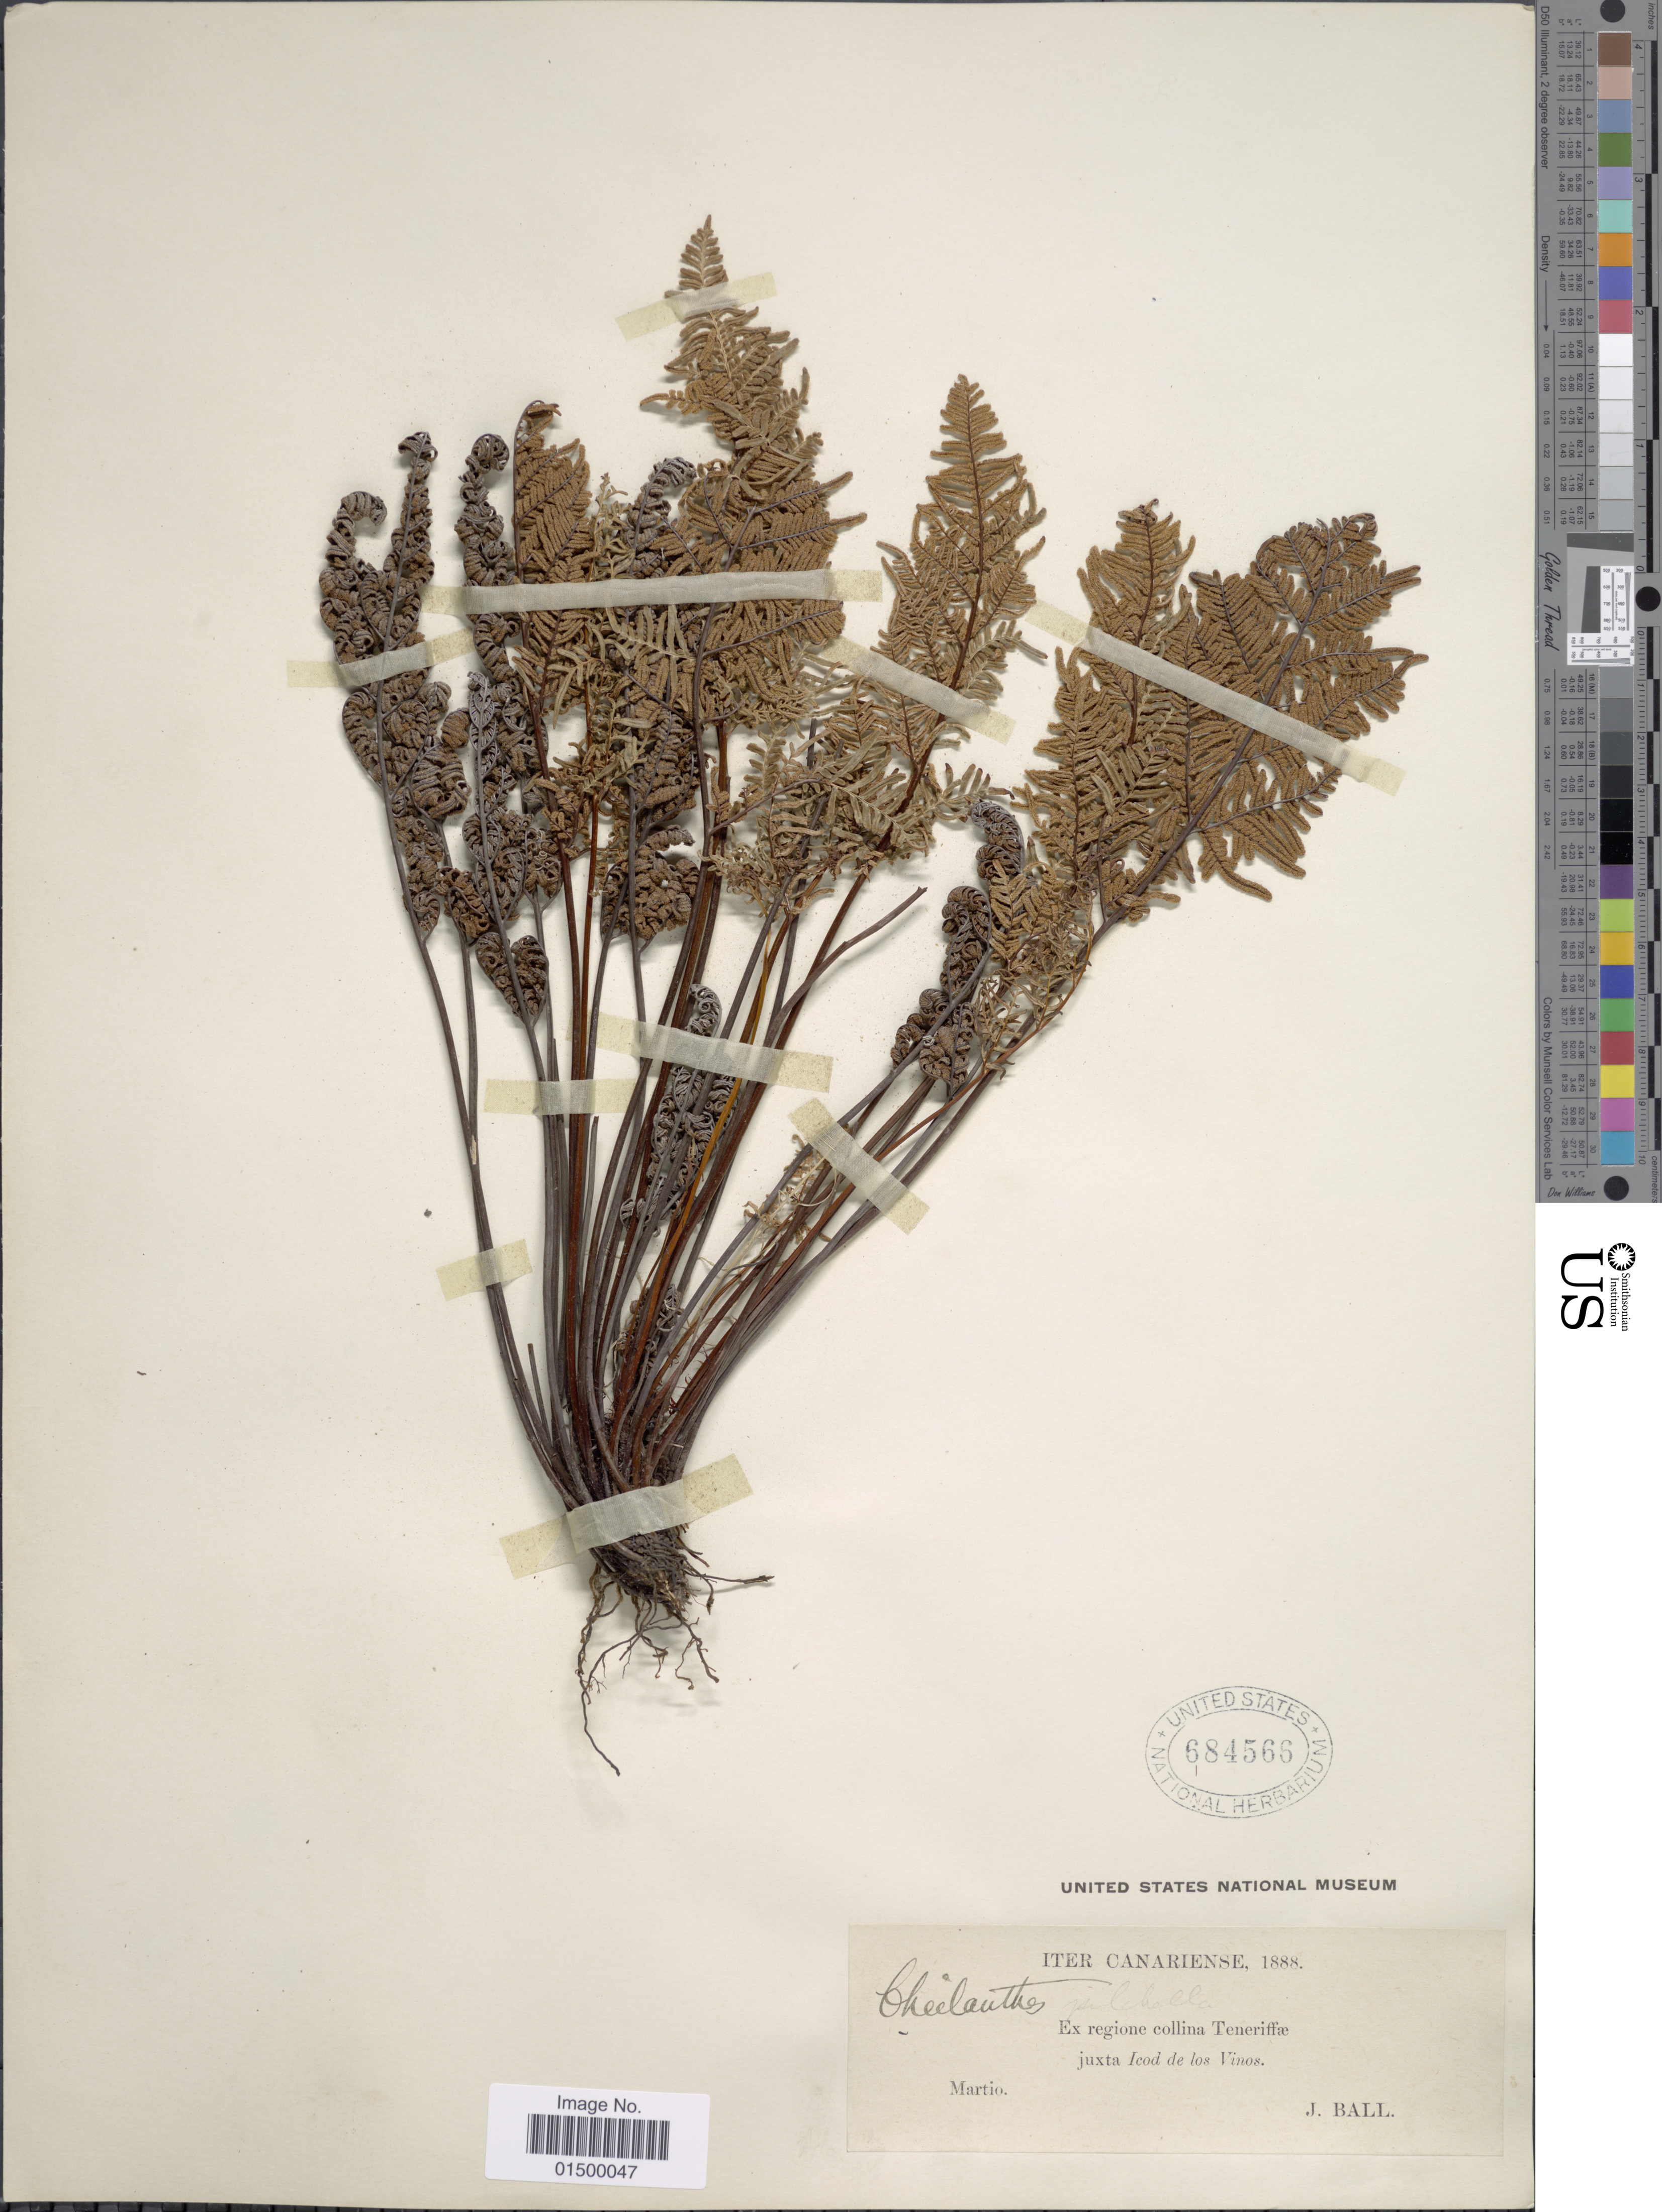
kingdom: Plantae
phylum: Tracheophyta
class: Polypodiopsida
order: Polypodiales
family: Pteridaceae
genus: Cheilanthes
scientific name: Cheilanthes pulchella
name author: Bory ex Willd.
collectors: J. Ball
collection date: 1888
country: Spain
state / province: Canarias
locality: Ex regione collina Teneriffae, juxta Icod de los Vinos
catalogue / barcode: US 684566